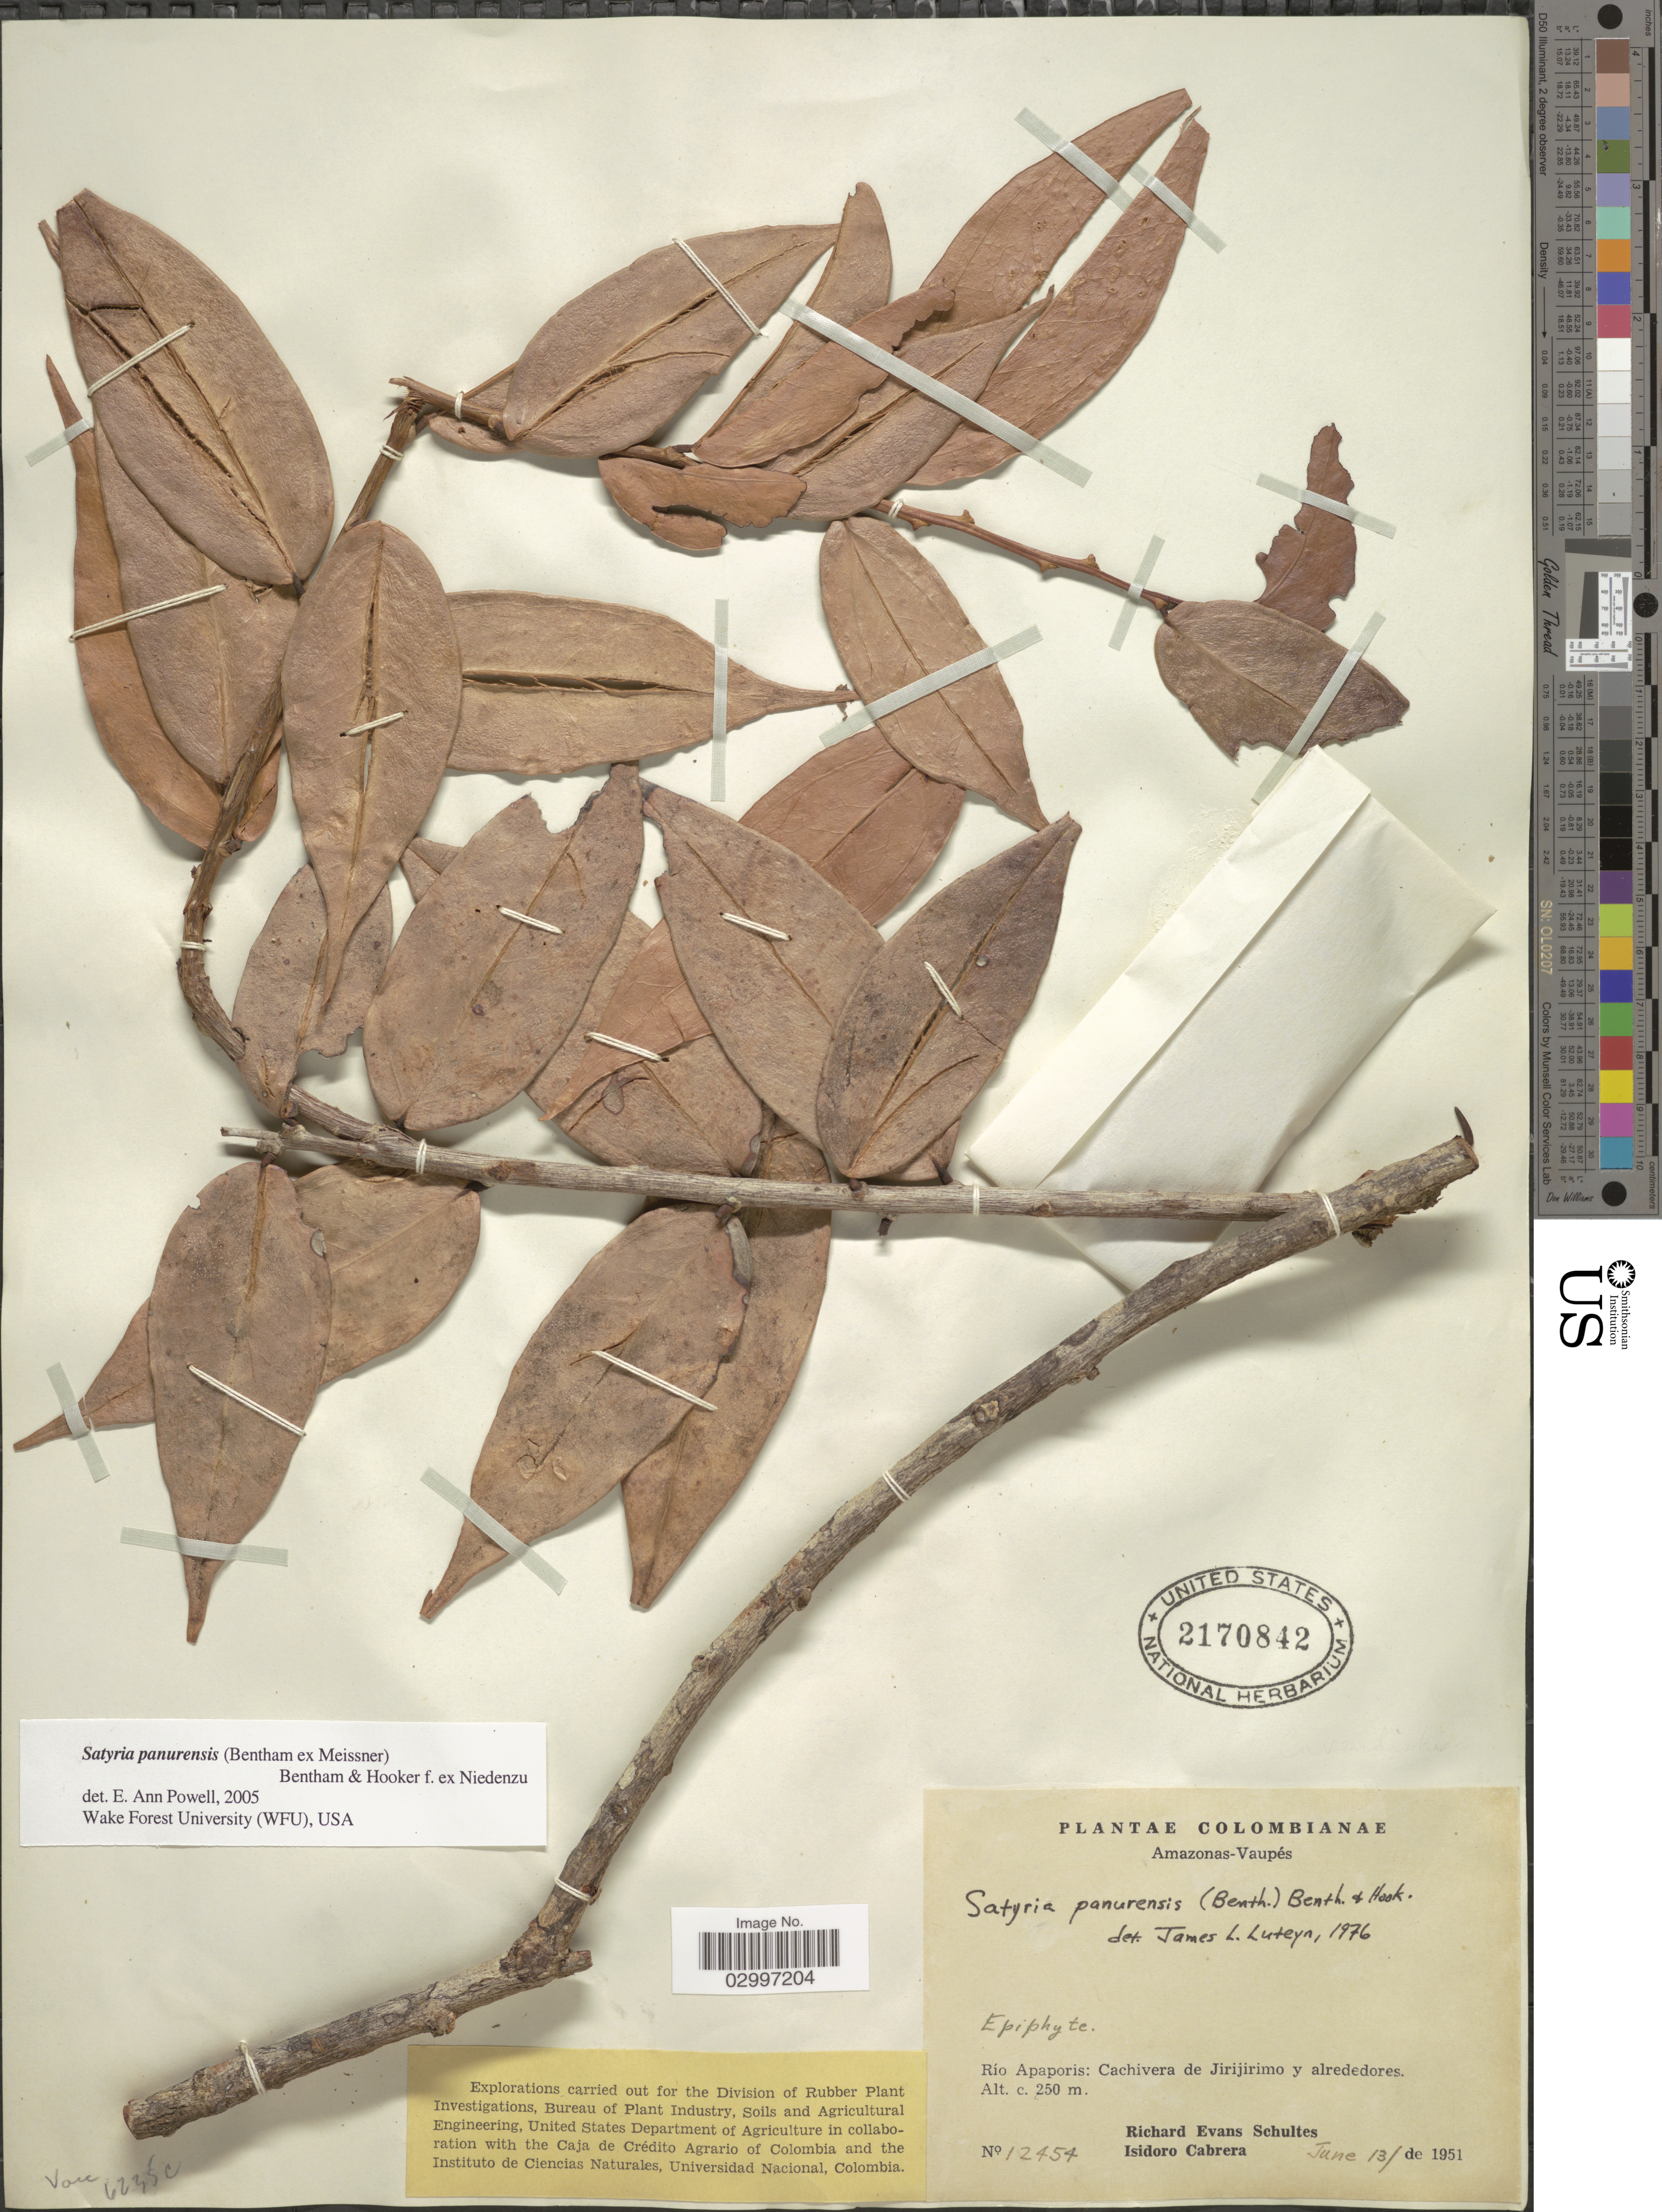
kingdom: Plantae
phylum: Tracheophyta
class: Magnoliopsida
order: Ericales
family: Ericaceae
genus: Satyria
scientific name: Satyria panurensis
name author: (Benth. ex Meisn.) Benth. & Hook. f. ex Nied.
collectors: R. E. Schultes & I. Cabrera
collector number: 12454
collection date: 1951-06-13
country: Colombia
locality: Amazonas-Vaupés, Río Apaporis: Cachivera de Jirijirimo y alrededores.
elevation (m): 250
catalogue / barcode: US 2170842